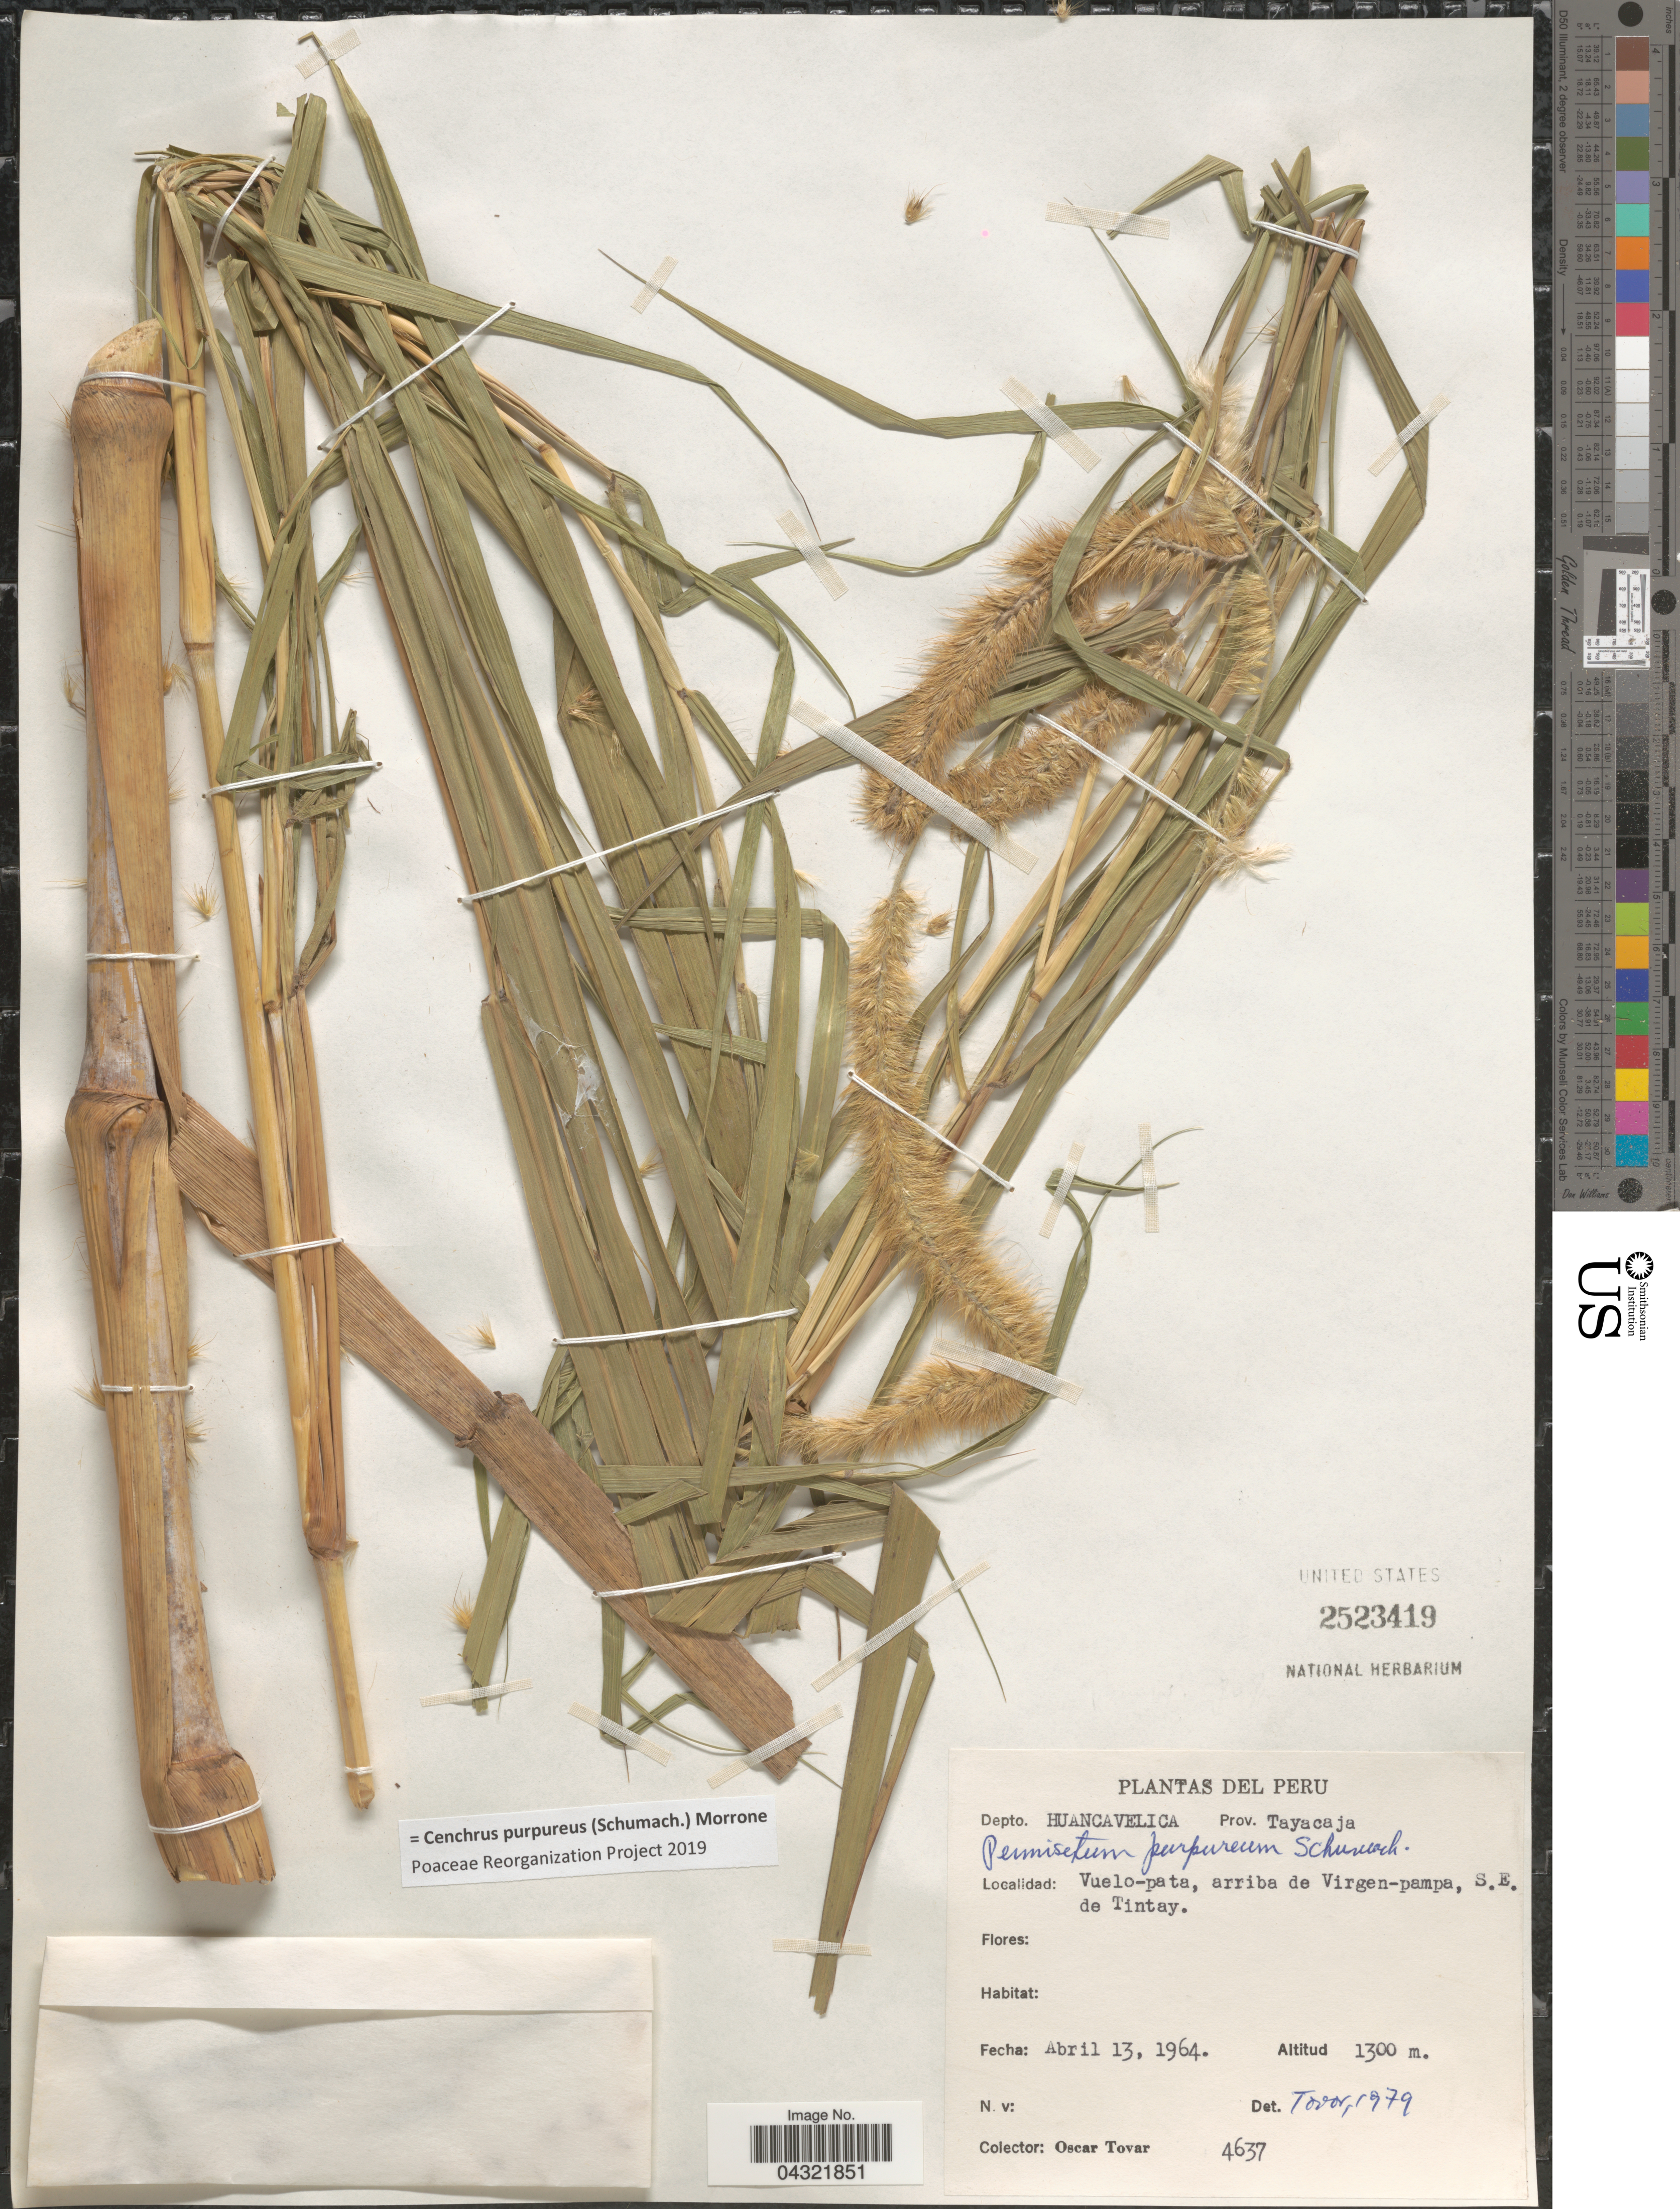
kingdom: Plantae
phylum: Tracheophyta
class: Liliopsida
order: Poales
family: Poaceae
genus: Cenchrus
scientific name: Cenchrus purpureus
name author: (Schumach.) Morrone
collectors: Ó. Tovar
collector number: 4637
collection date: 1964-04-13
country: Peru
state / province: Huancavelica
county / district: Tayacaja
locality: Depto. Huancavelica. Prov. Tayacaja. Vuelo-pata, arriba de Virgen-pampa, S.E. de Tintay.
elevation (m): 1300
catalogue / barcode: US 2523419